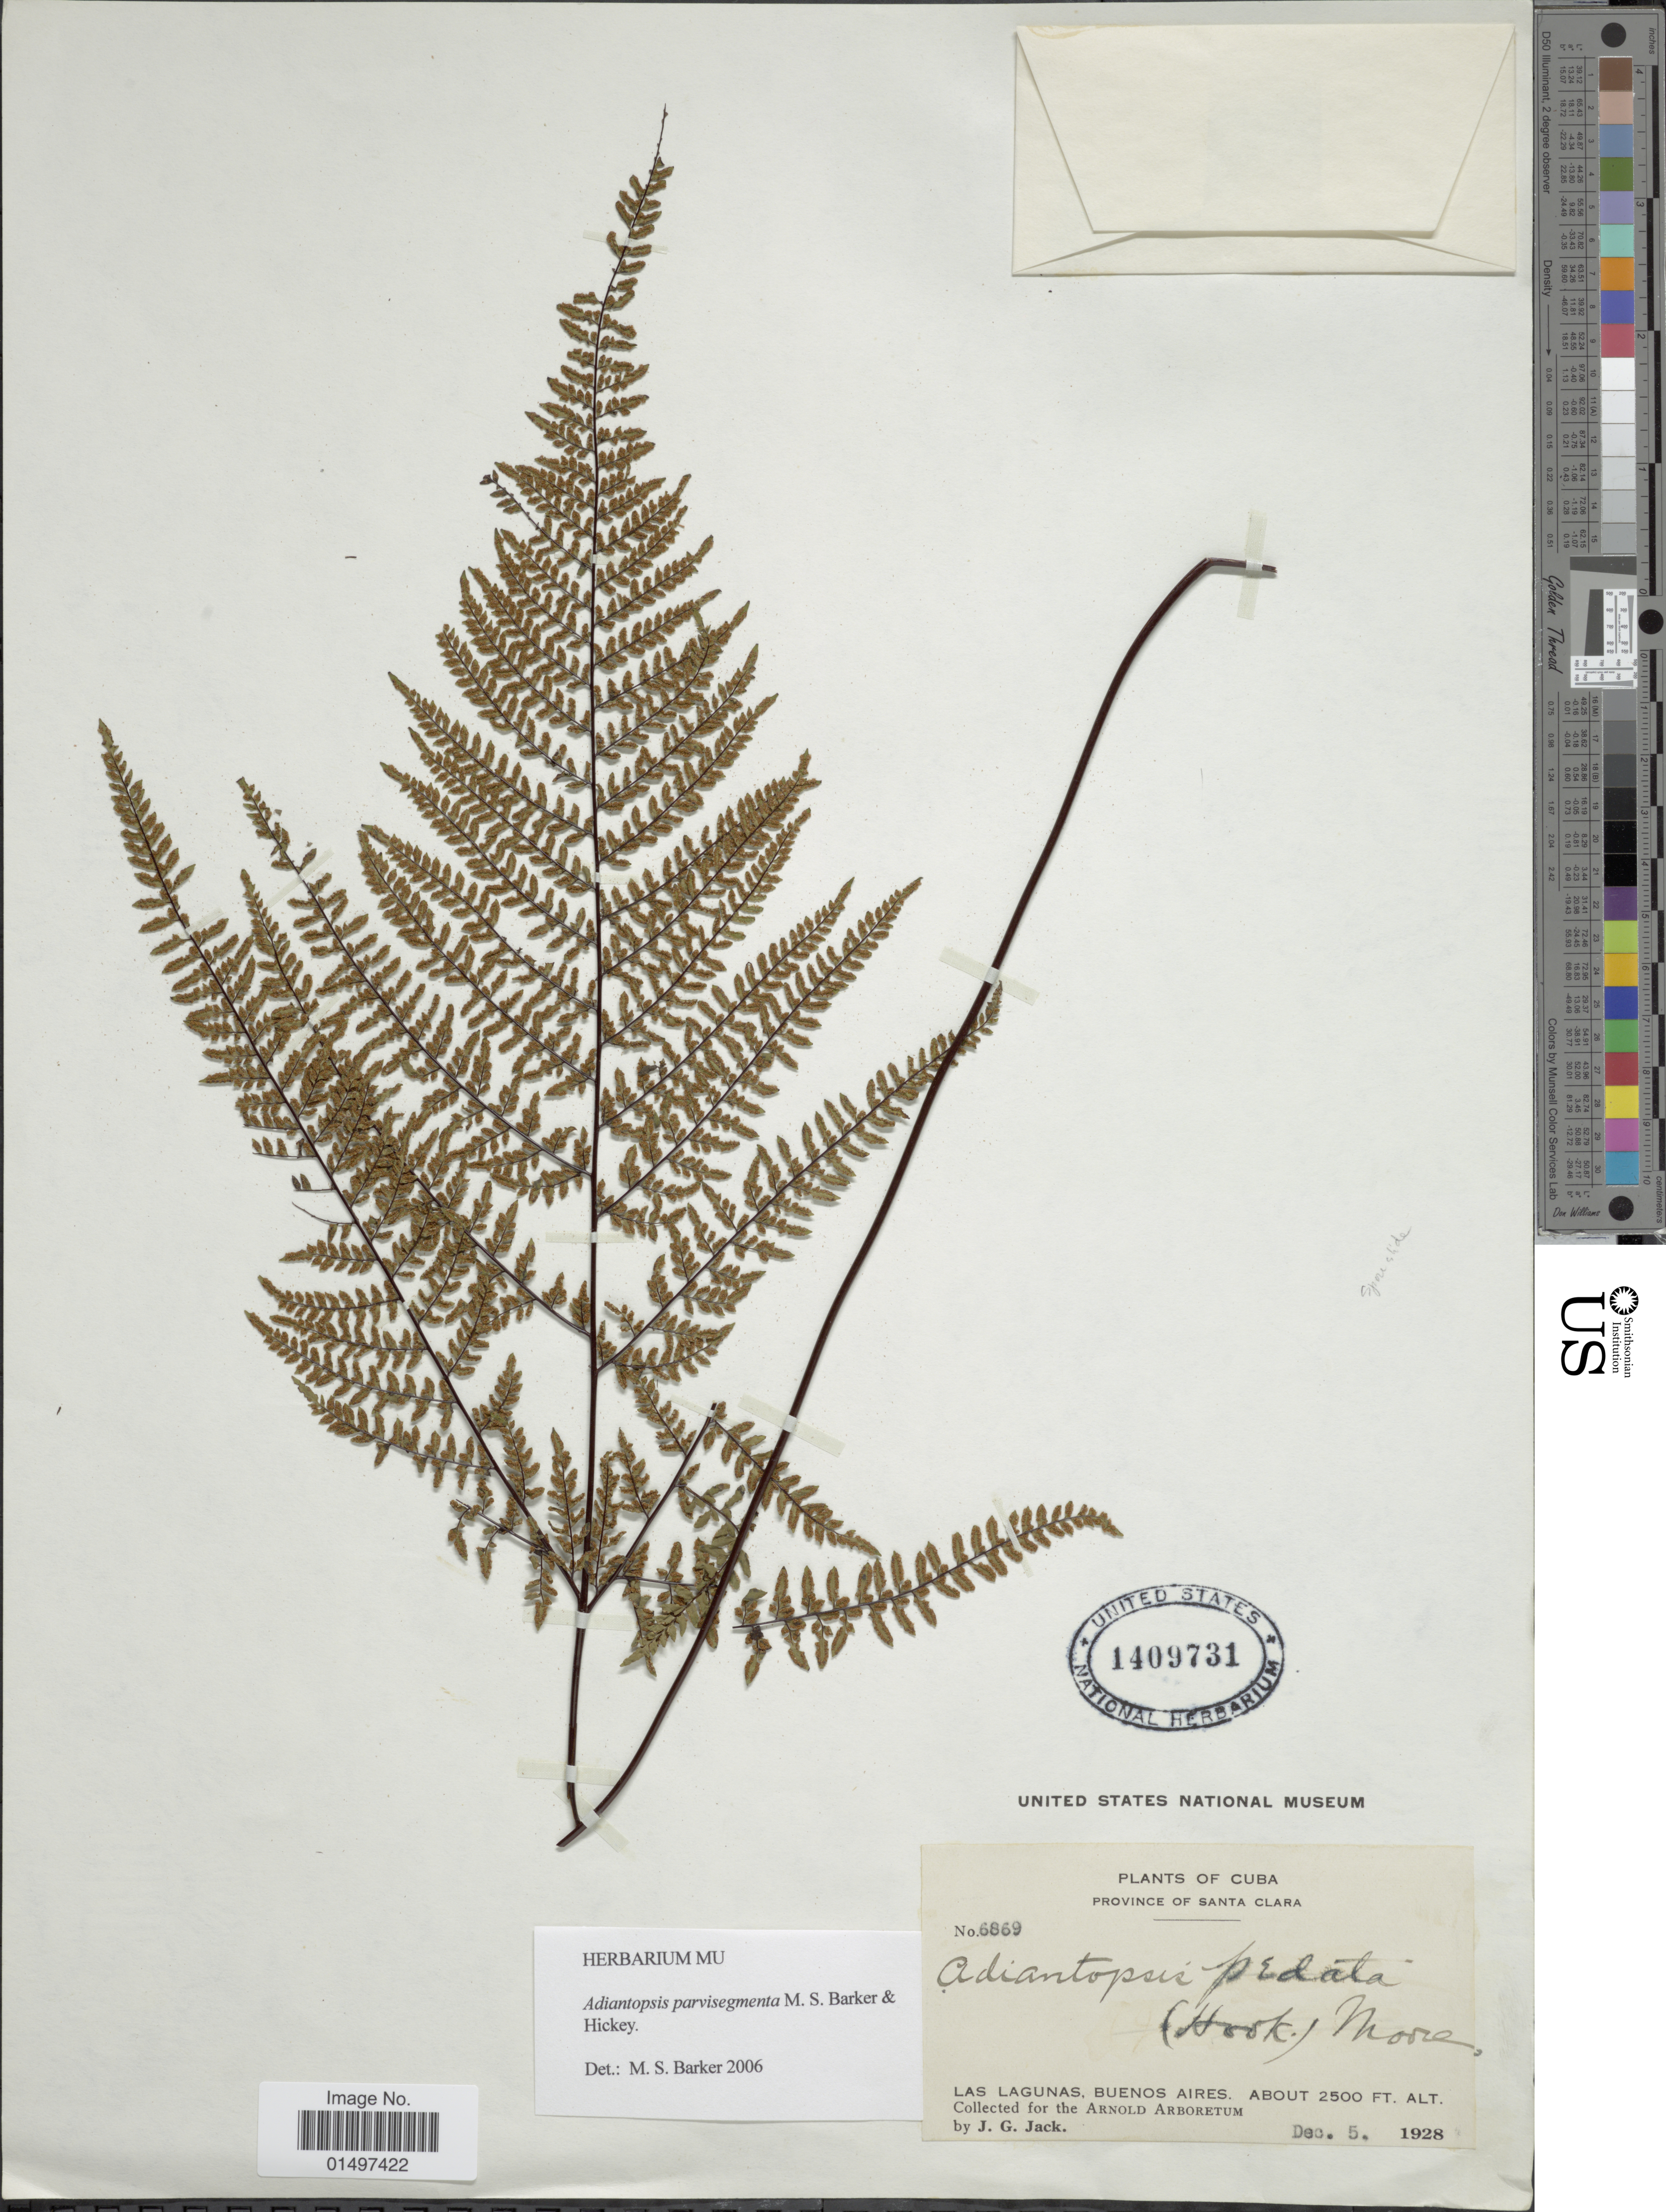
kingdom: Plantae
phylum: Tracheophyta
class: Polypodiopsida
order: Polypodiales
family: Pteridaceae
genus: Adiantopsis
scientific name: Adiantopsis parvisegmenta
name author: M.S. Barker & Hickey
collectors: J. G. Jack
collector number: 6869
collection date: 1928-12-05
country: Cuba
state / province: Las Villas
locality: Province of Santa Clara. Las Lagunas, Buenos Aires.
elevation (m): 762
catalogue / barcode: US 1409731